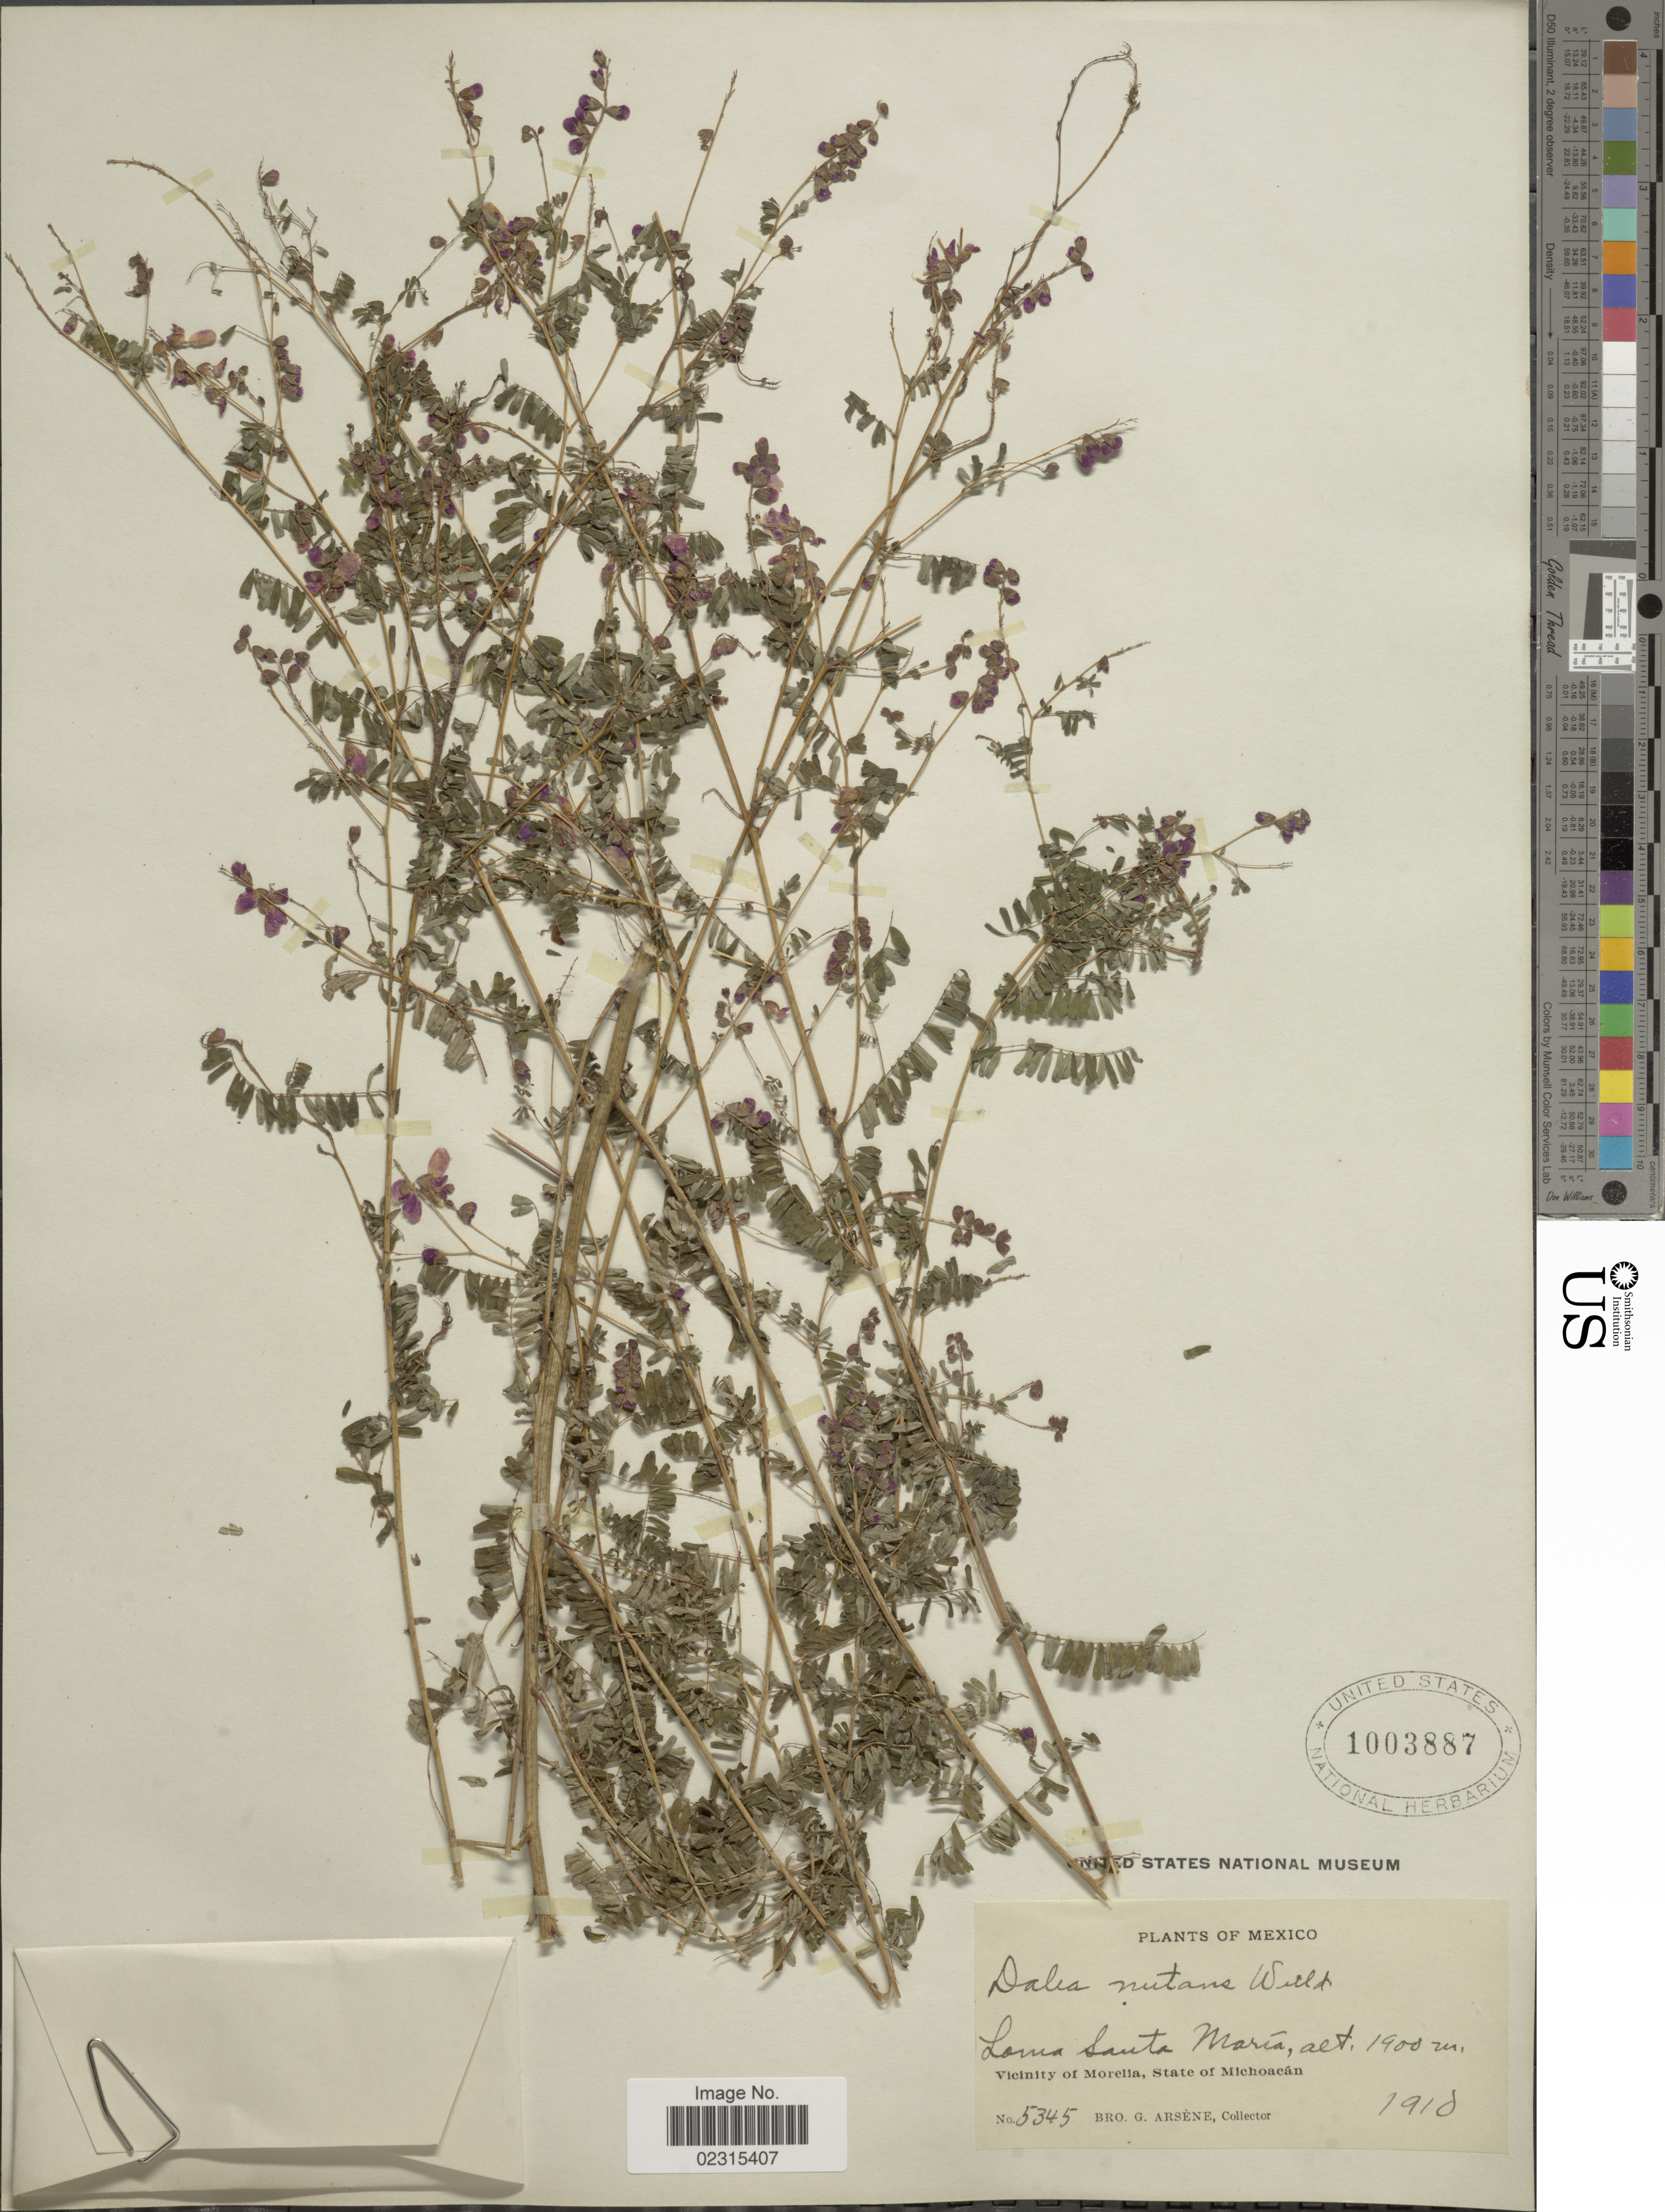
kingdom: Plantae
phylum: Tracheophyta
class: Magnoliopsida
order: Fabales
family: Fabaceae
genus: Marina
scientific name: Marina nutans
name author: (Cav.) Barneby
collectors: Bro. G. Arsène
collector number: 5345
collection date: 1910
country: Mexico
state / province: Michoacán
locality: Vicinity of Morelia, Loma Santa Maria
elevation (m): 1900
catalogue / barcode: US 1003887